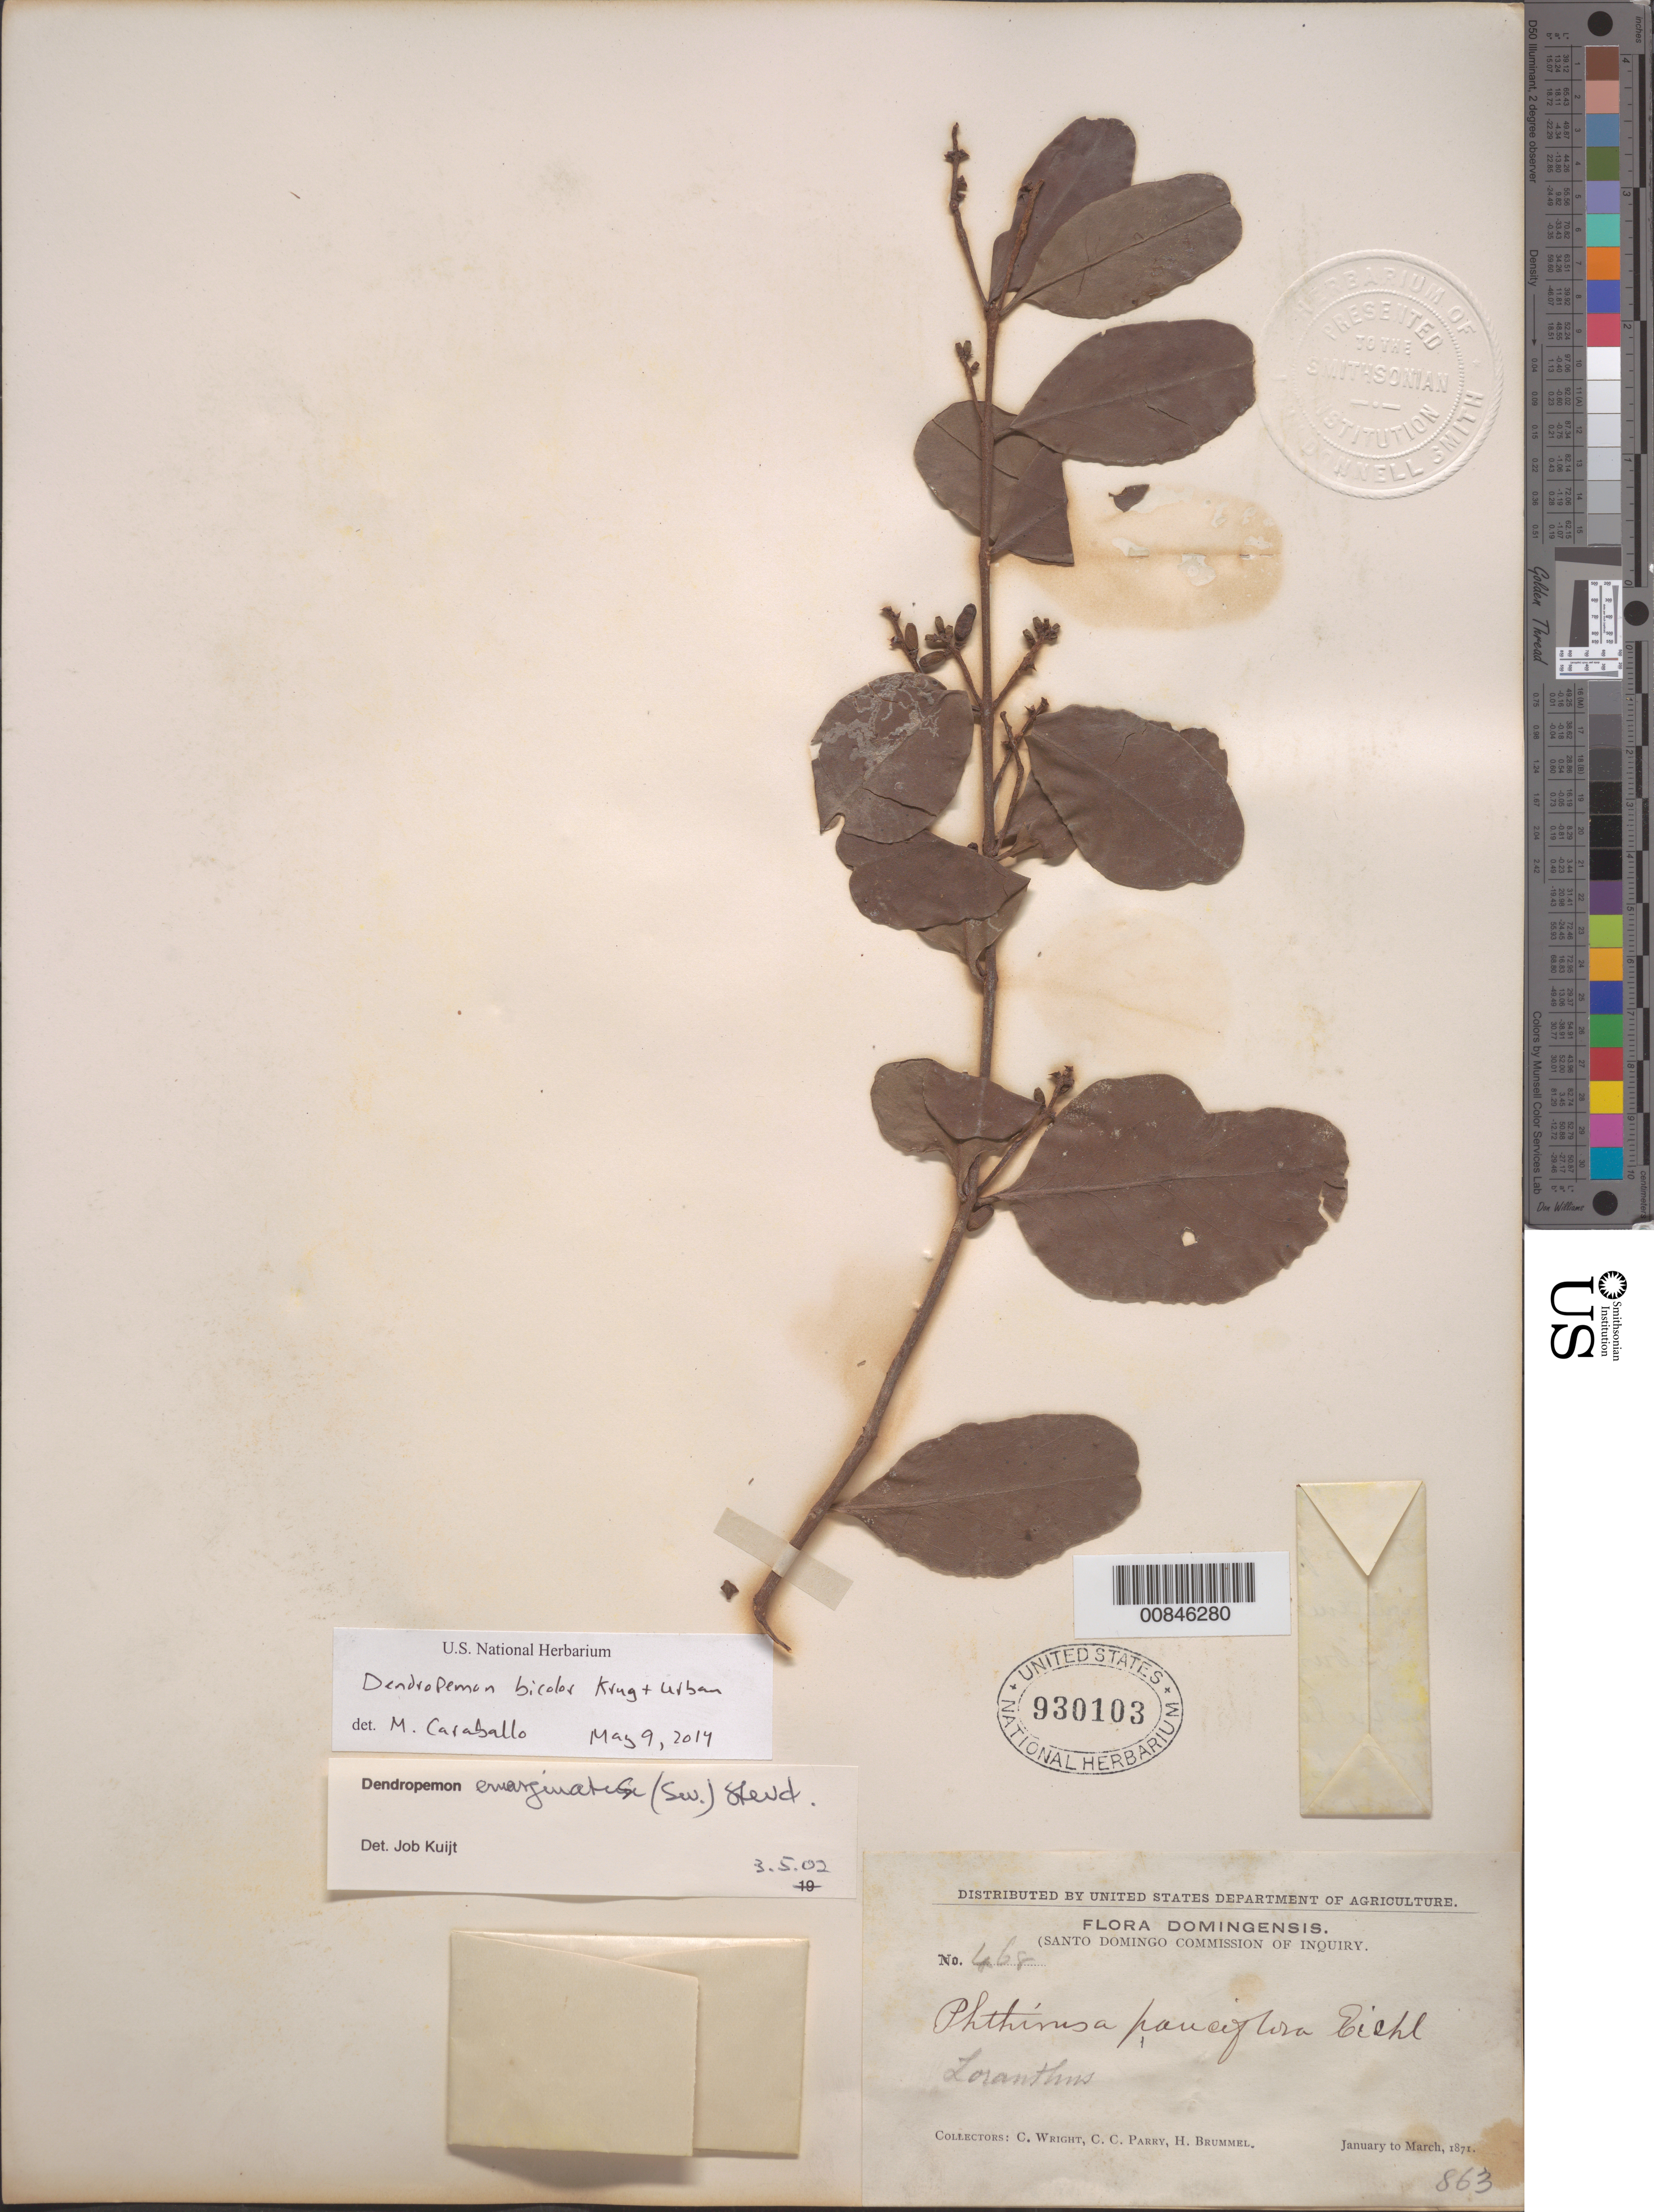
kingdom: Plantae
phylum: Tracheophyta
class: Magnoliopsida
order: Santalales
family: Loranthaceae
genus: Dendropemon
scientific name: Dendropemon bicolor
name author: Krug & Urb.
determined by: Caraballo-Ortiz, Marcos A., (MISS), University of Mississippi (UNITED STATES)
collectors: C. Wright, C. C. Parry & H. Brummel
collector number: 468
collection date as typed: Jan 1871 to -- Mar 1871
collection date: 1871-01/1871-03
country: Dominican Republic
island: Hispaniola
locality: Dominican Republic.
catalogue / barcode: US 930103